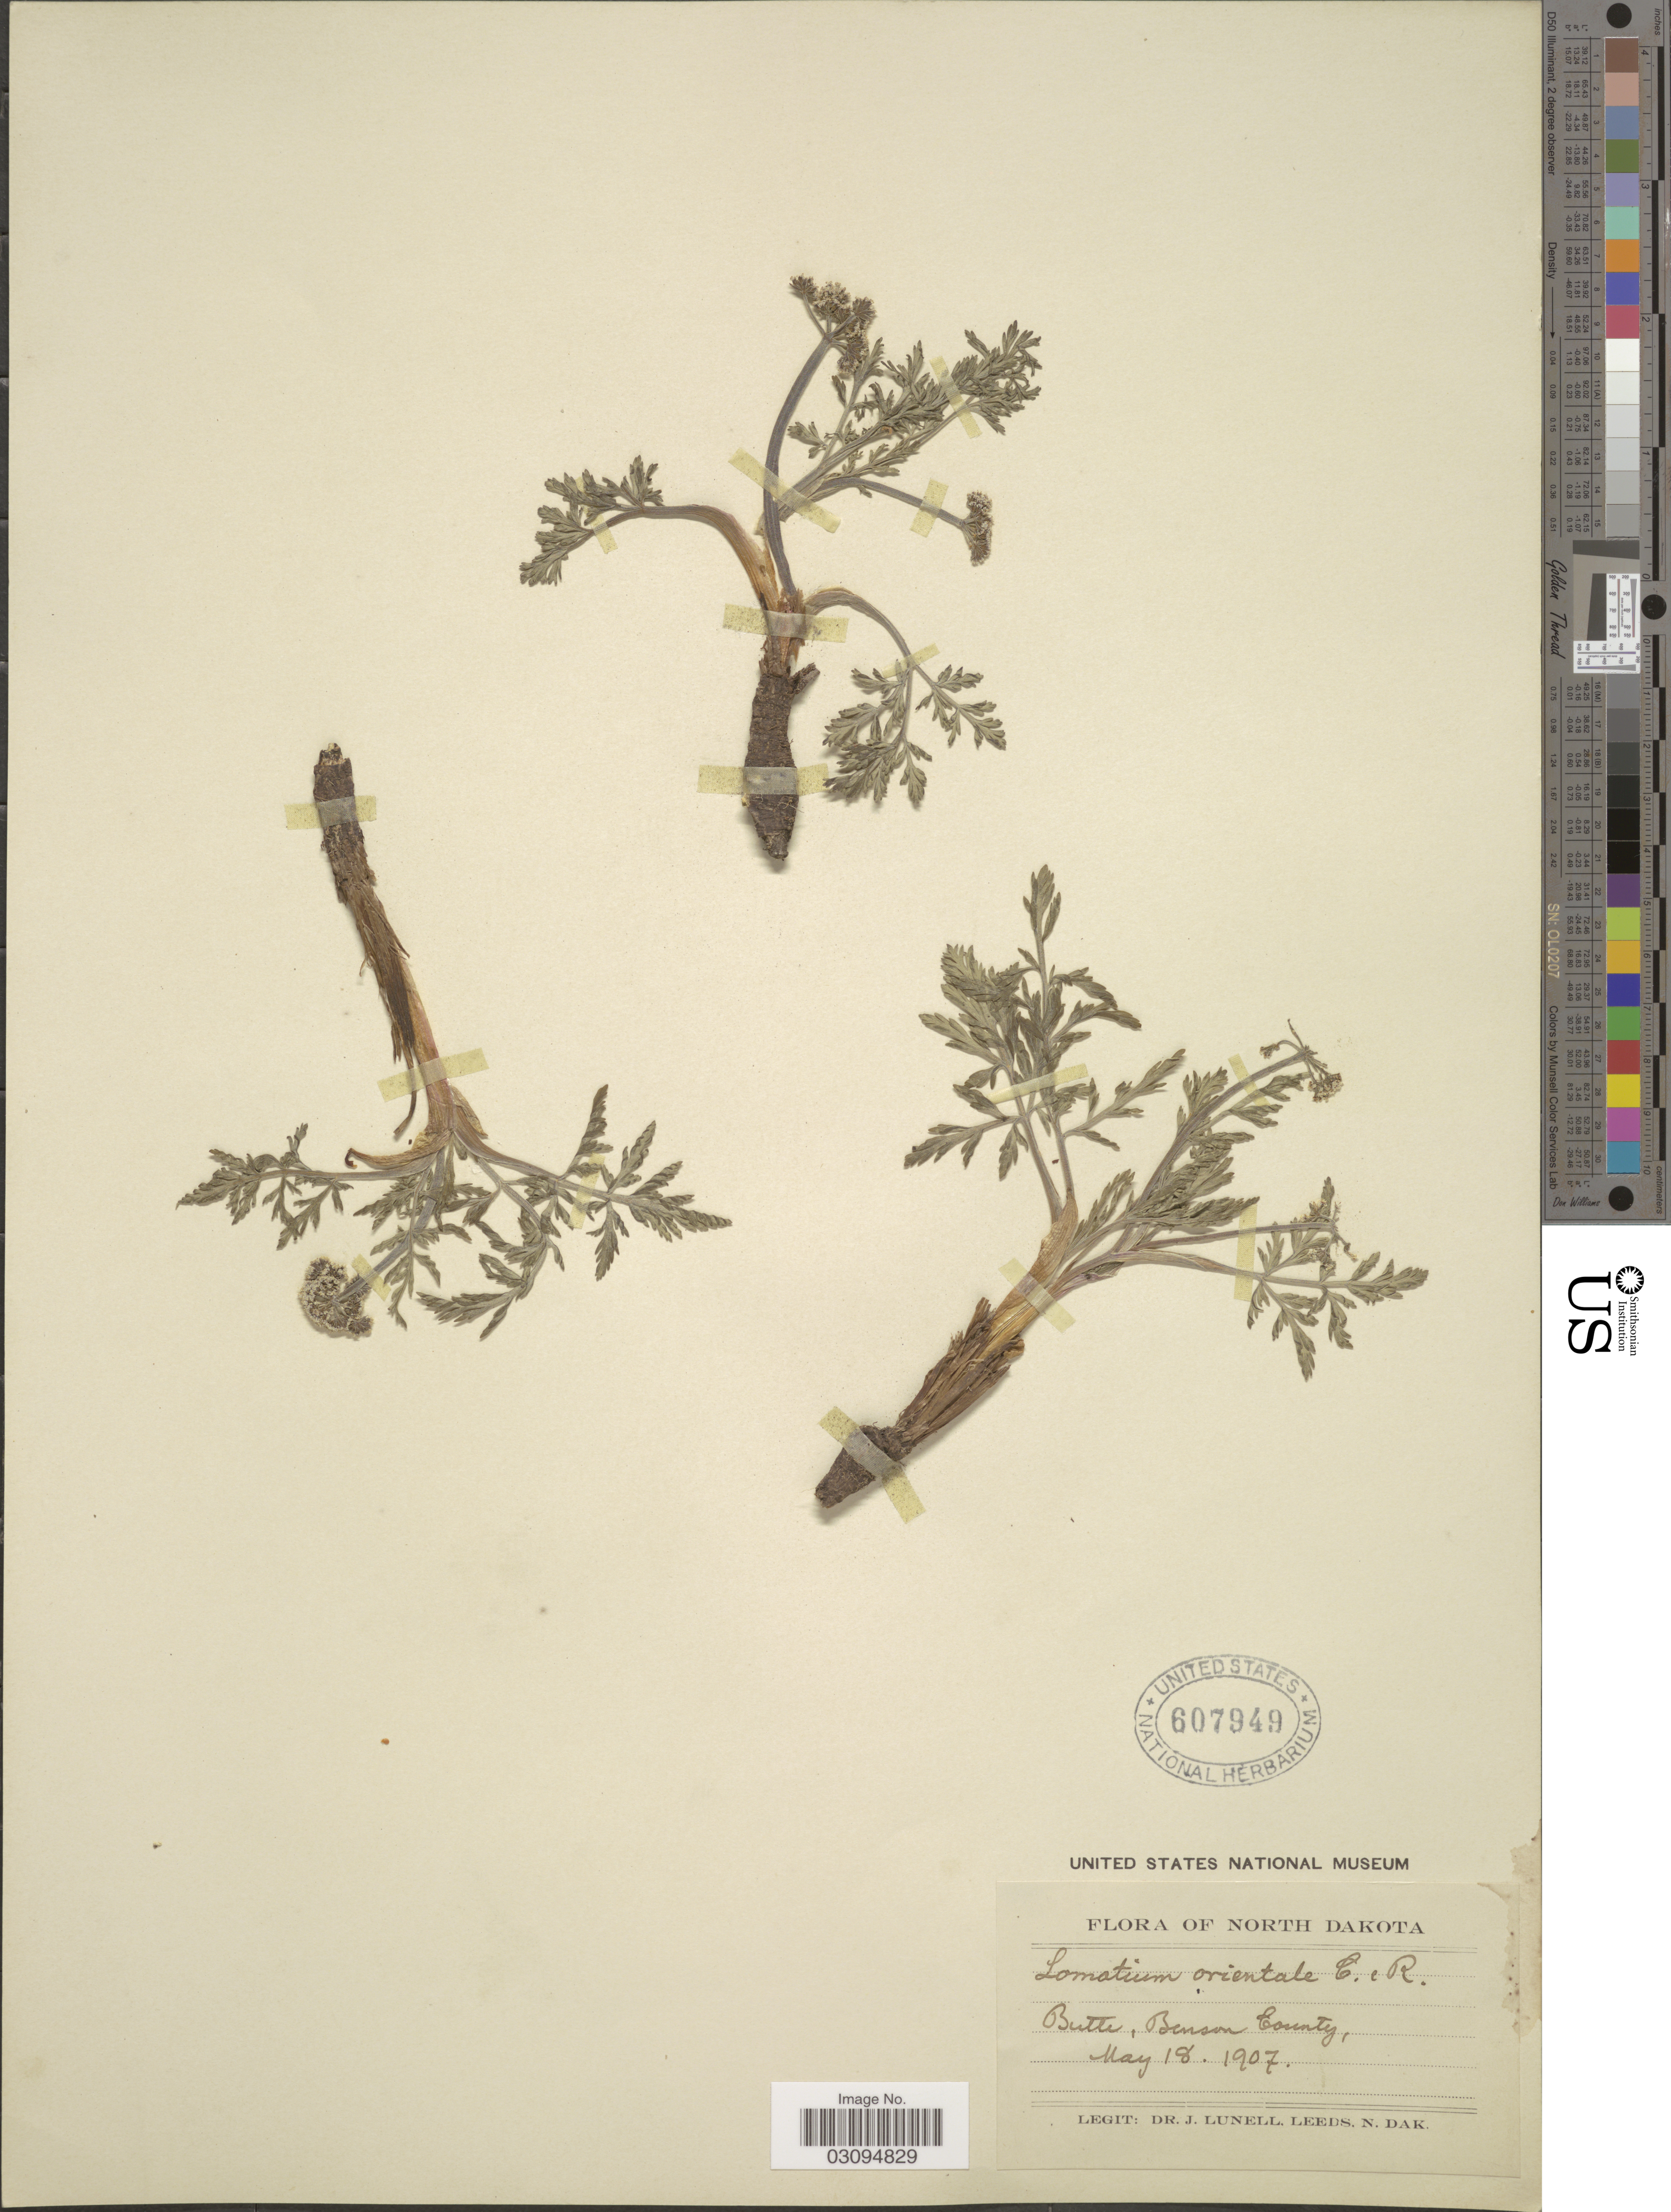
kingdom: Plantae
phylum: Tracheophyta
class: Magnoliopsida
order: Apiales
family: Apiaceae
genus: Lomatium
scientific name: Lomatium orientale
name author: J.M. Coult. & Rose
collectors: J. Lunell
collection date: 1907-08-18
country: United States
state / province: North Dakota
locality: Butte, Benson County.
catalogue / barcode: US 607949